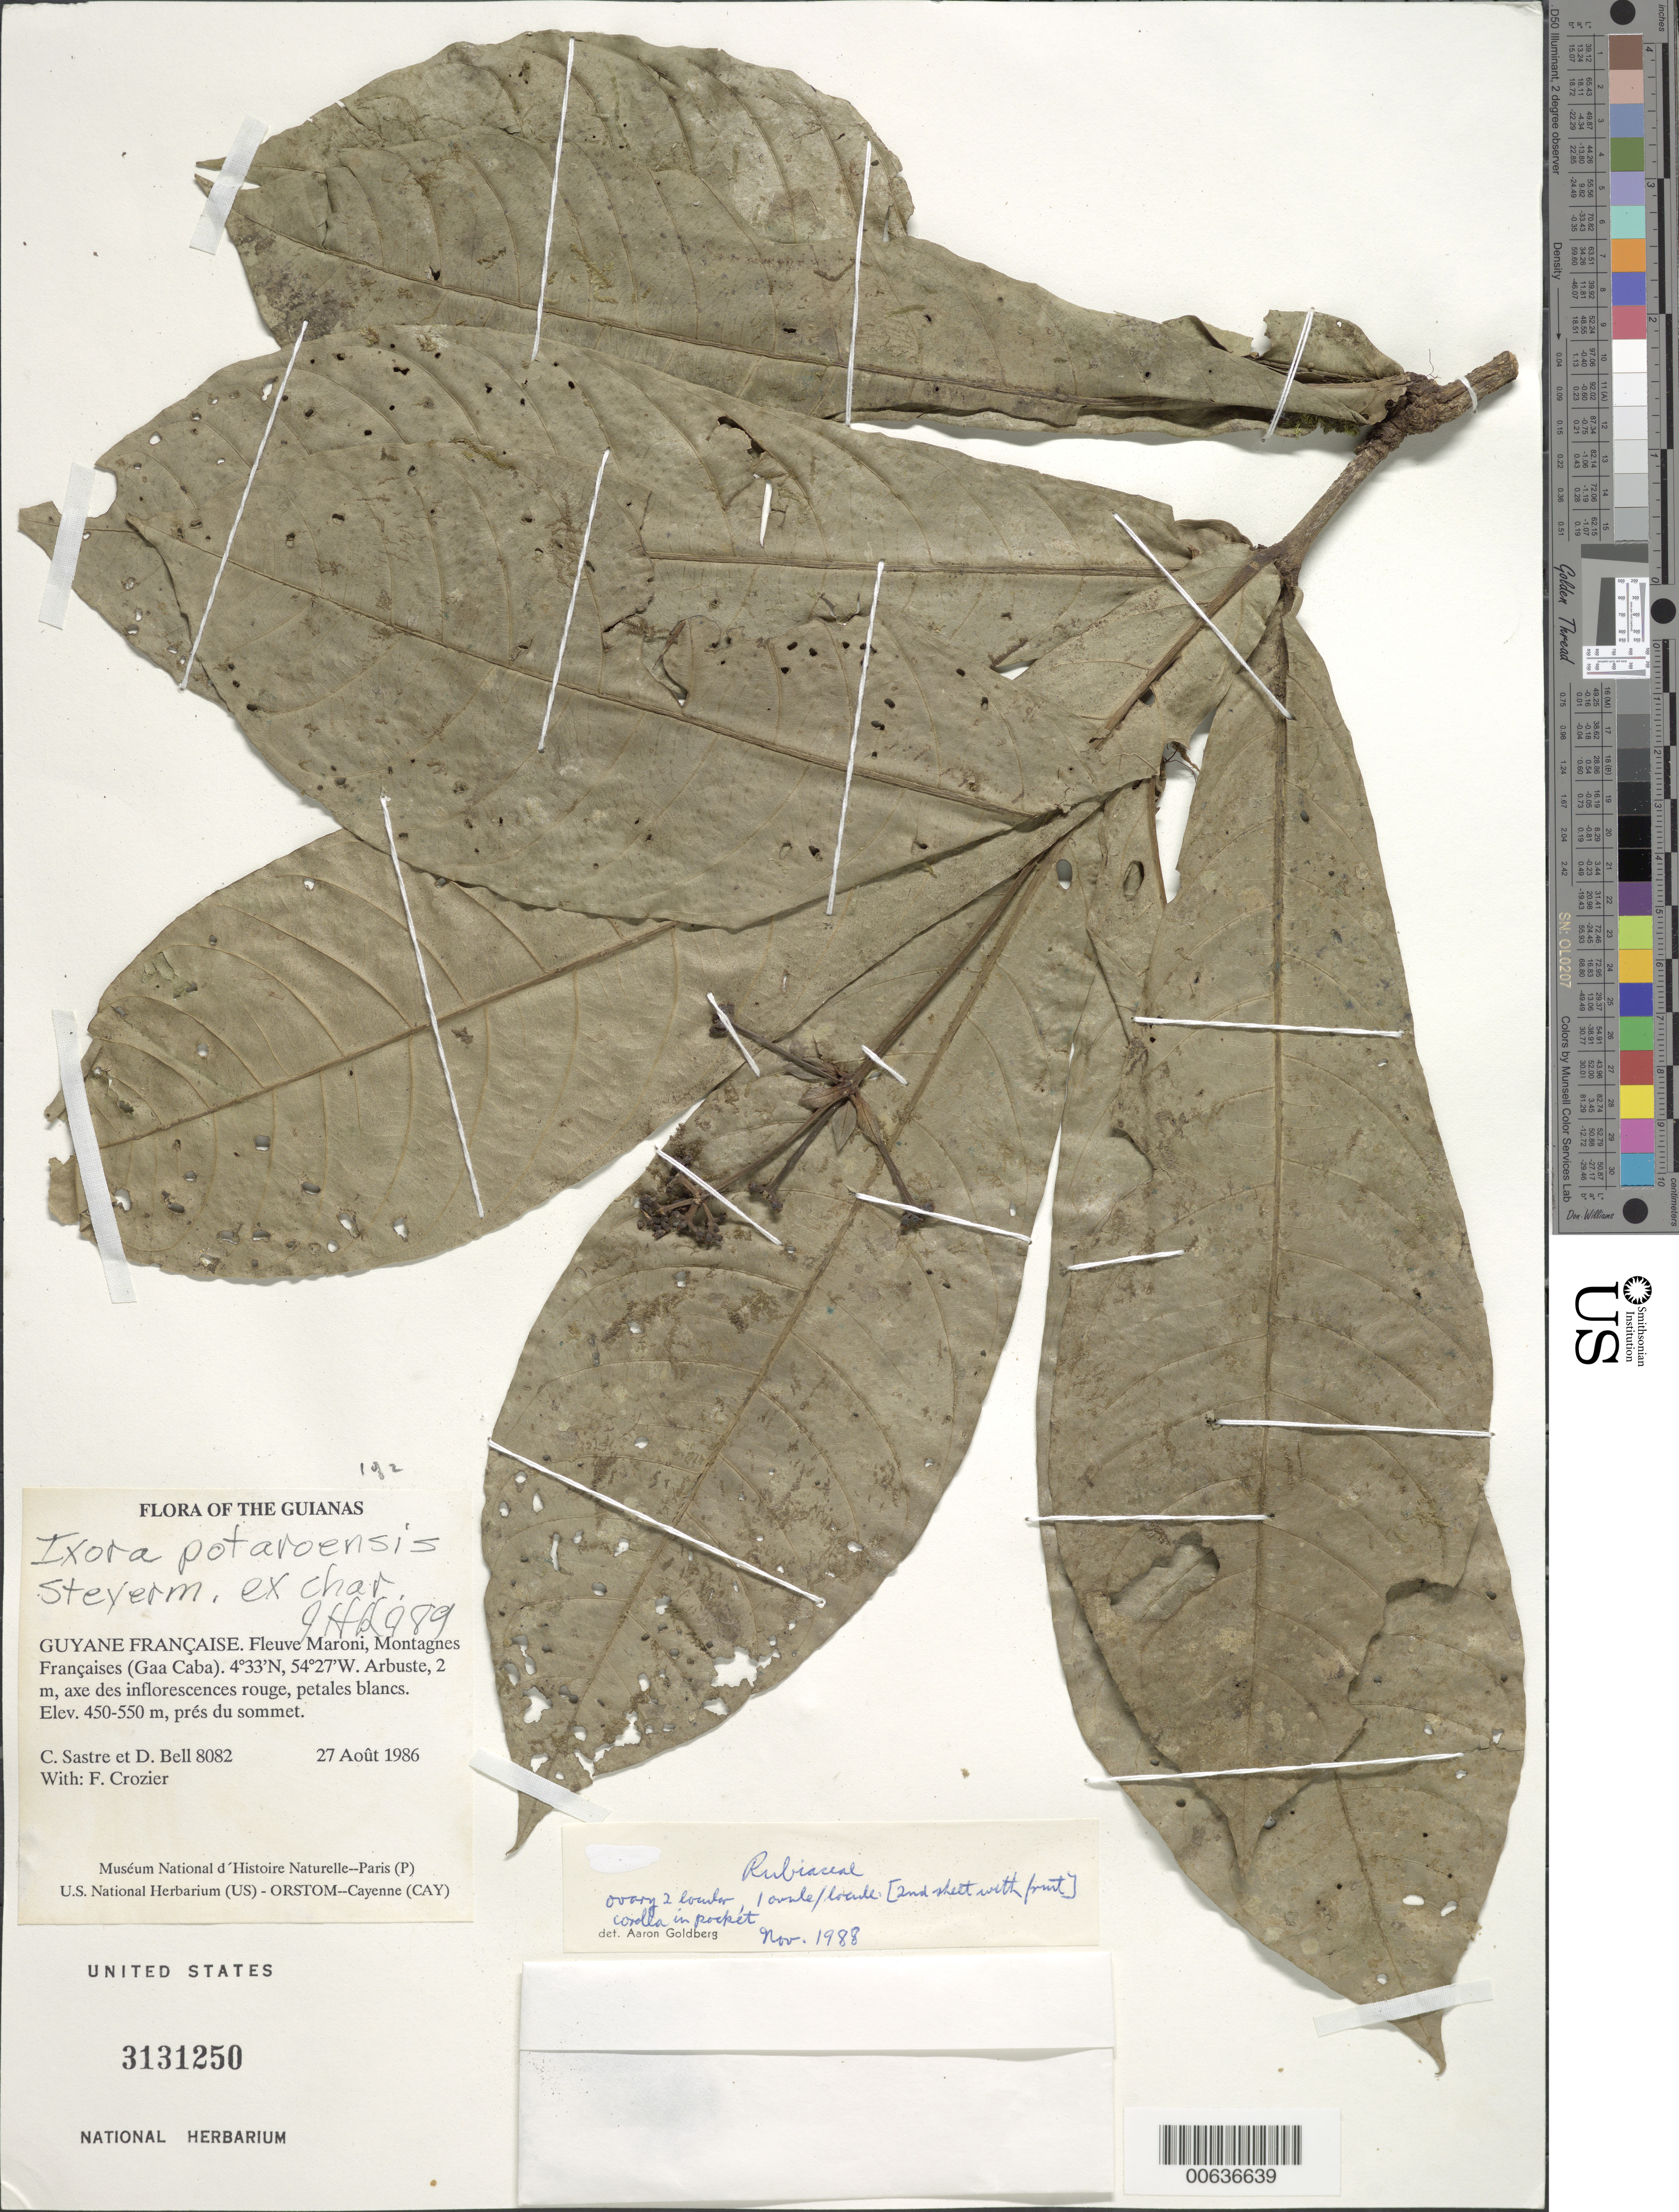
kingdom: Plantae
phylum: Tracheophyta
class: Magnoliopsida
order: Gentianales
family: Rubiaceae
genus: Ixora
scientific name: Ixora potaroensis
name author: Steyerm.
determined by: Kirkbride, J. H.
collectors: C. H. L. Sastre, D. A. Bell & F. Crozier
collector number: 8082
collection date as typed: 27 August 1986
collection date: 1986-08-27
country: French Guiana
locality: Fleuve Maroni, Montagnes Françaises (Gaa Caba)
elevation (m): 450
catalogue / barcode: US 3131250